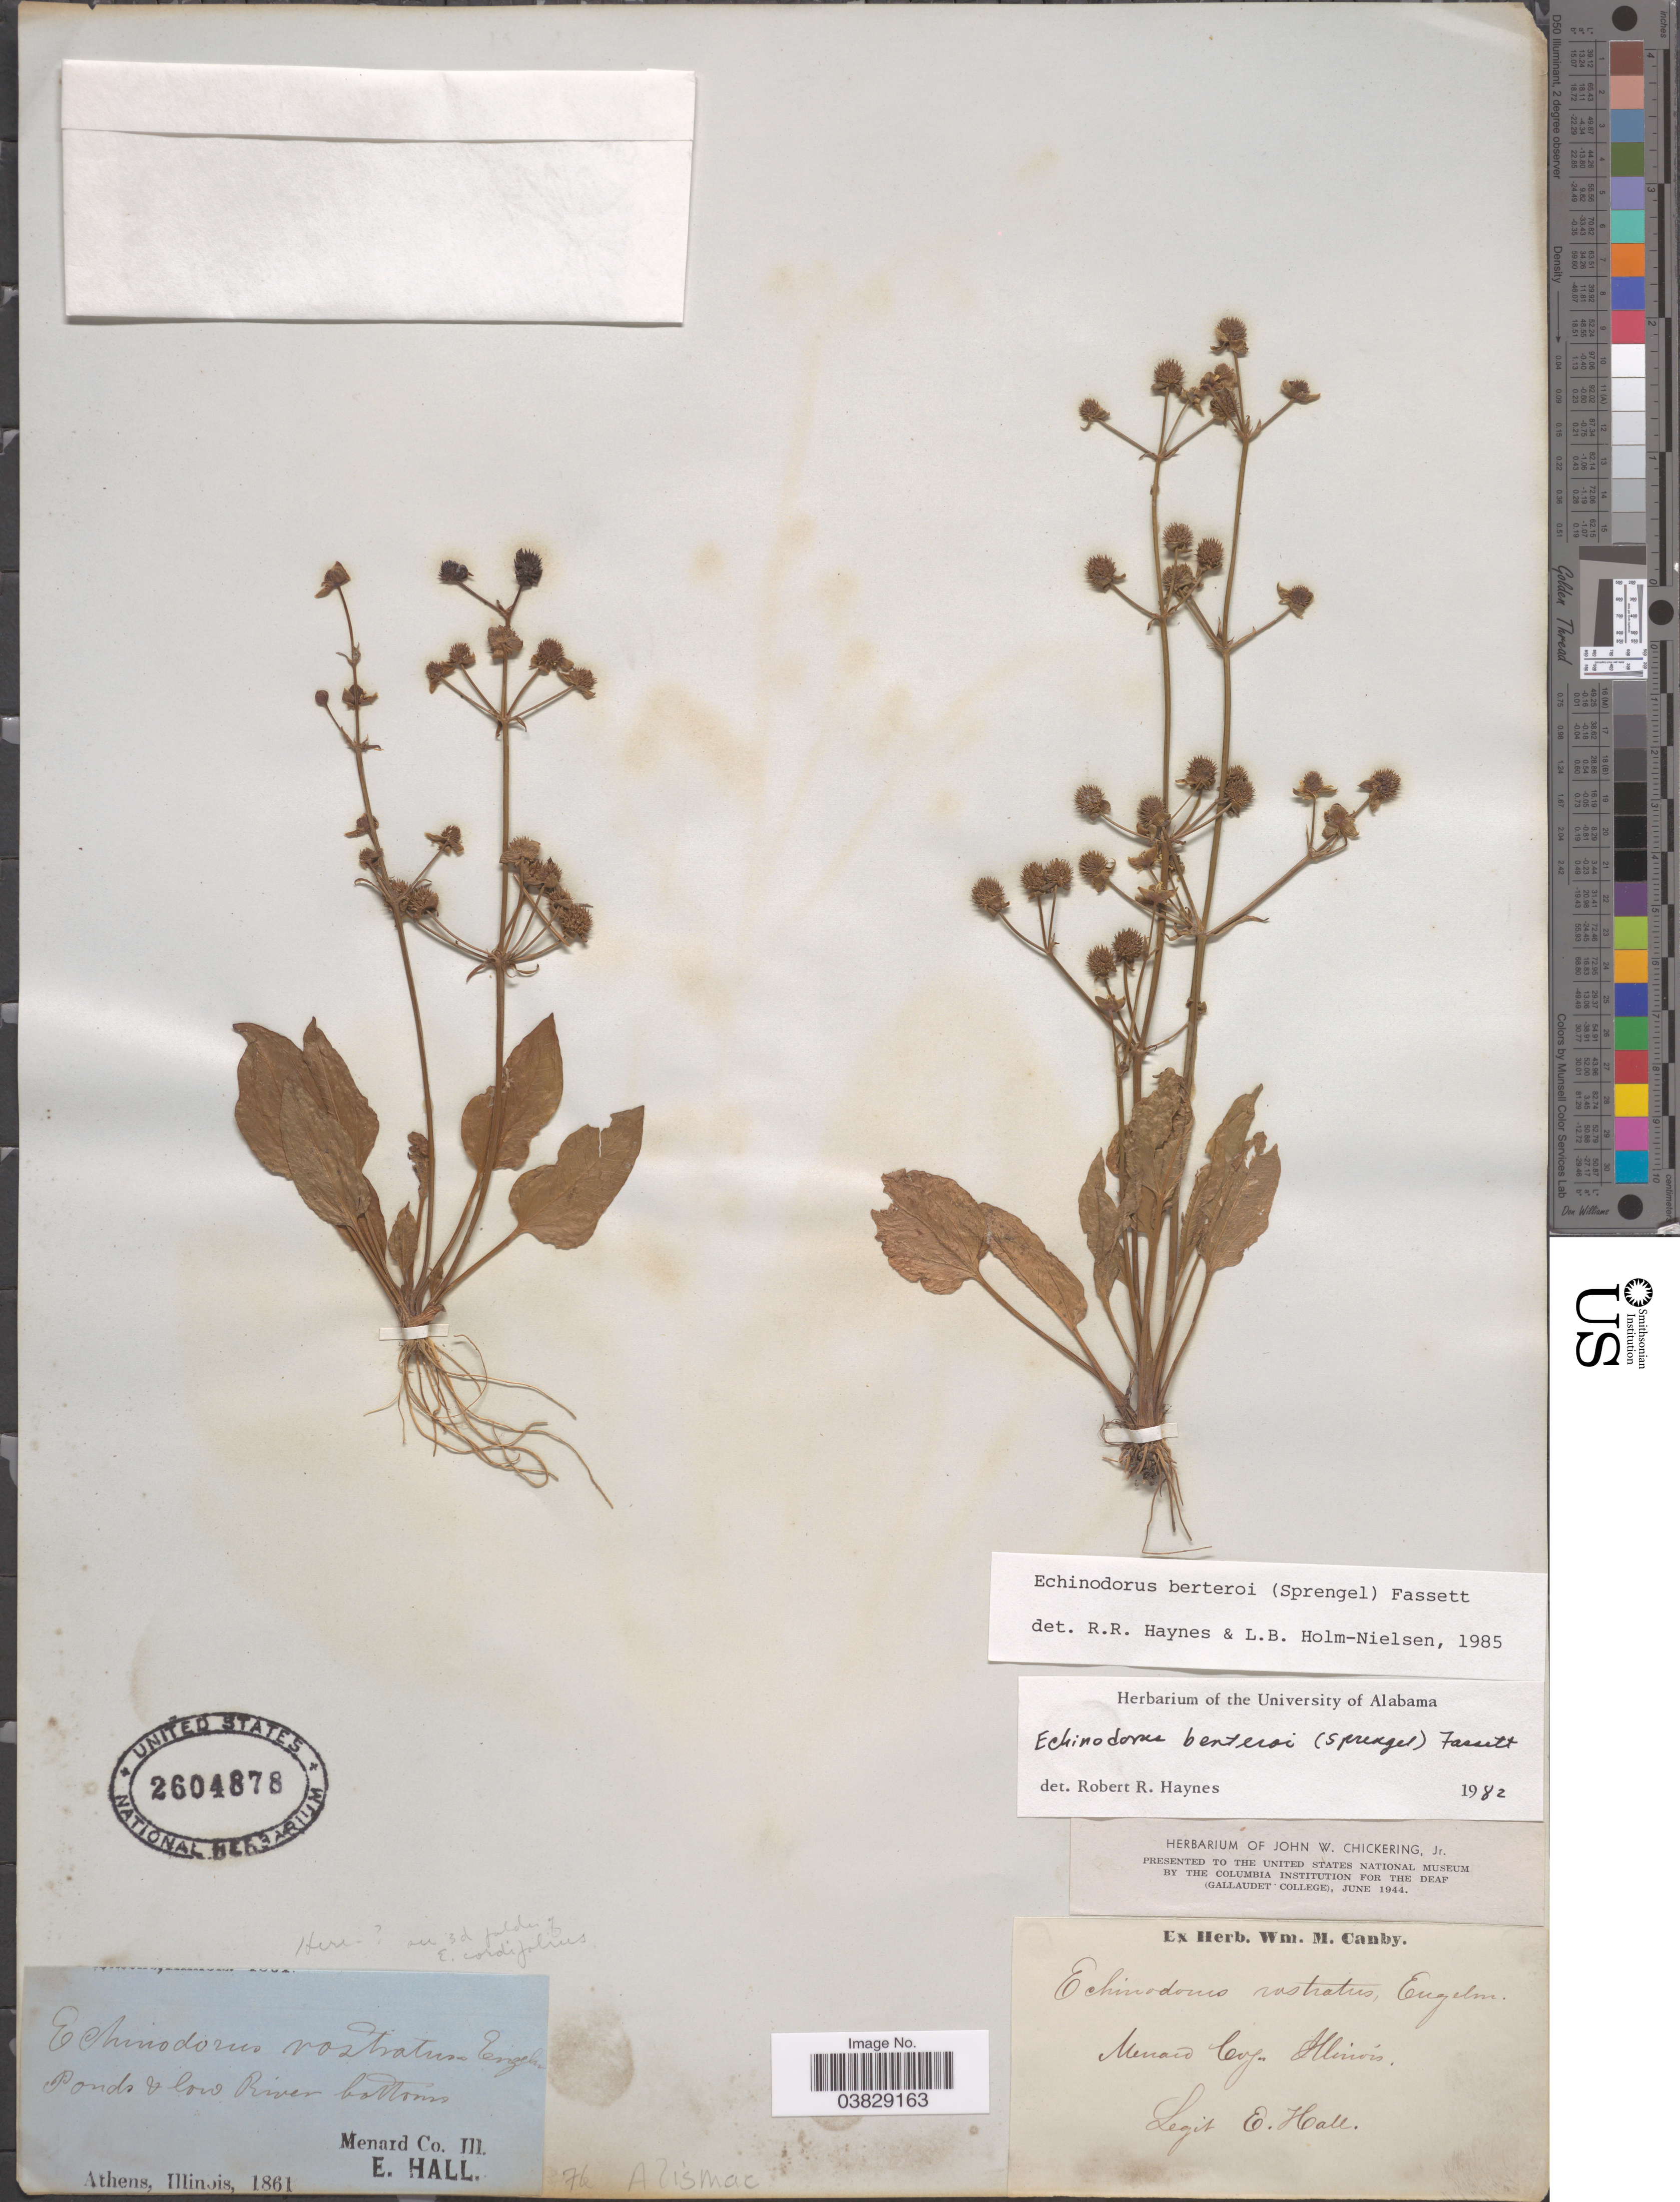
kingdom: Plantae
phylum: Tracheophyta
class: Liliopsida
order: Alismatales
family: Alismataceae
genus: Echinodorus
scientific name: Echinodorus berteroi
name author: (Spreng.) Fassett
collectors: E. Hall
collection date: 1861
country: United States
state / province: Illinois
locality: Athens. Menard Co. Ponds below River bottoms.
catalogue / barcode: US 2604878